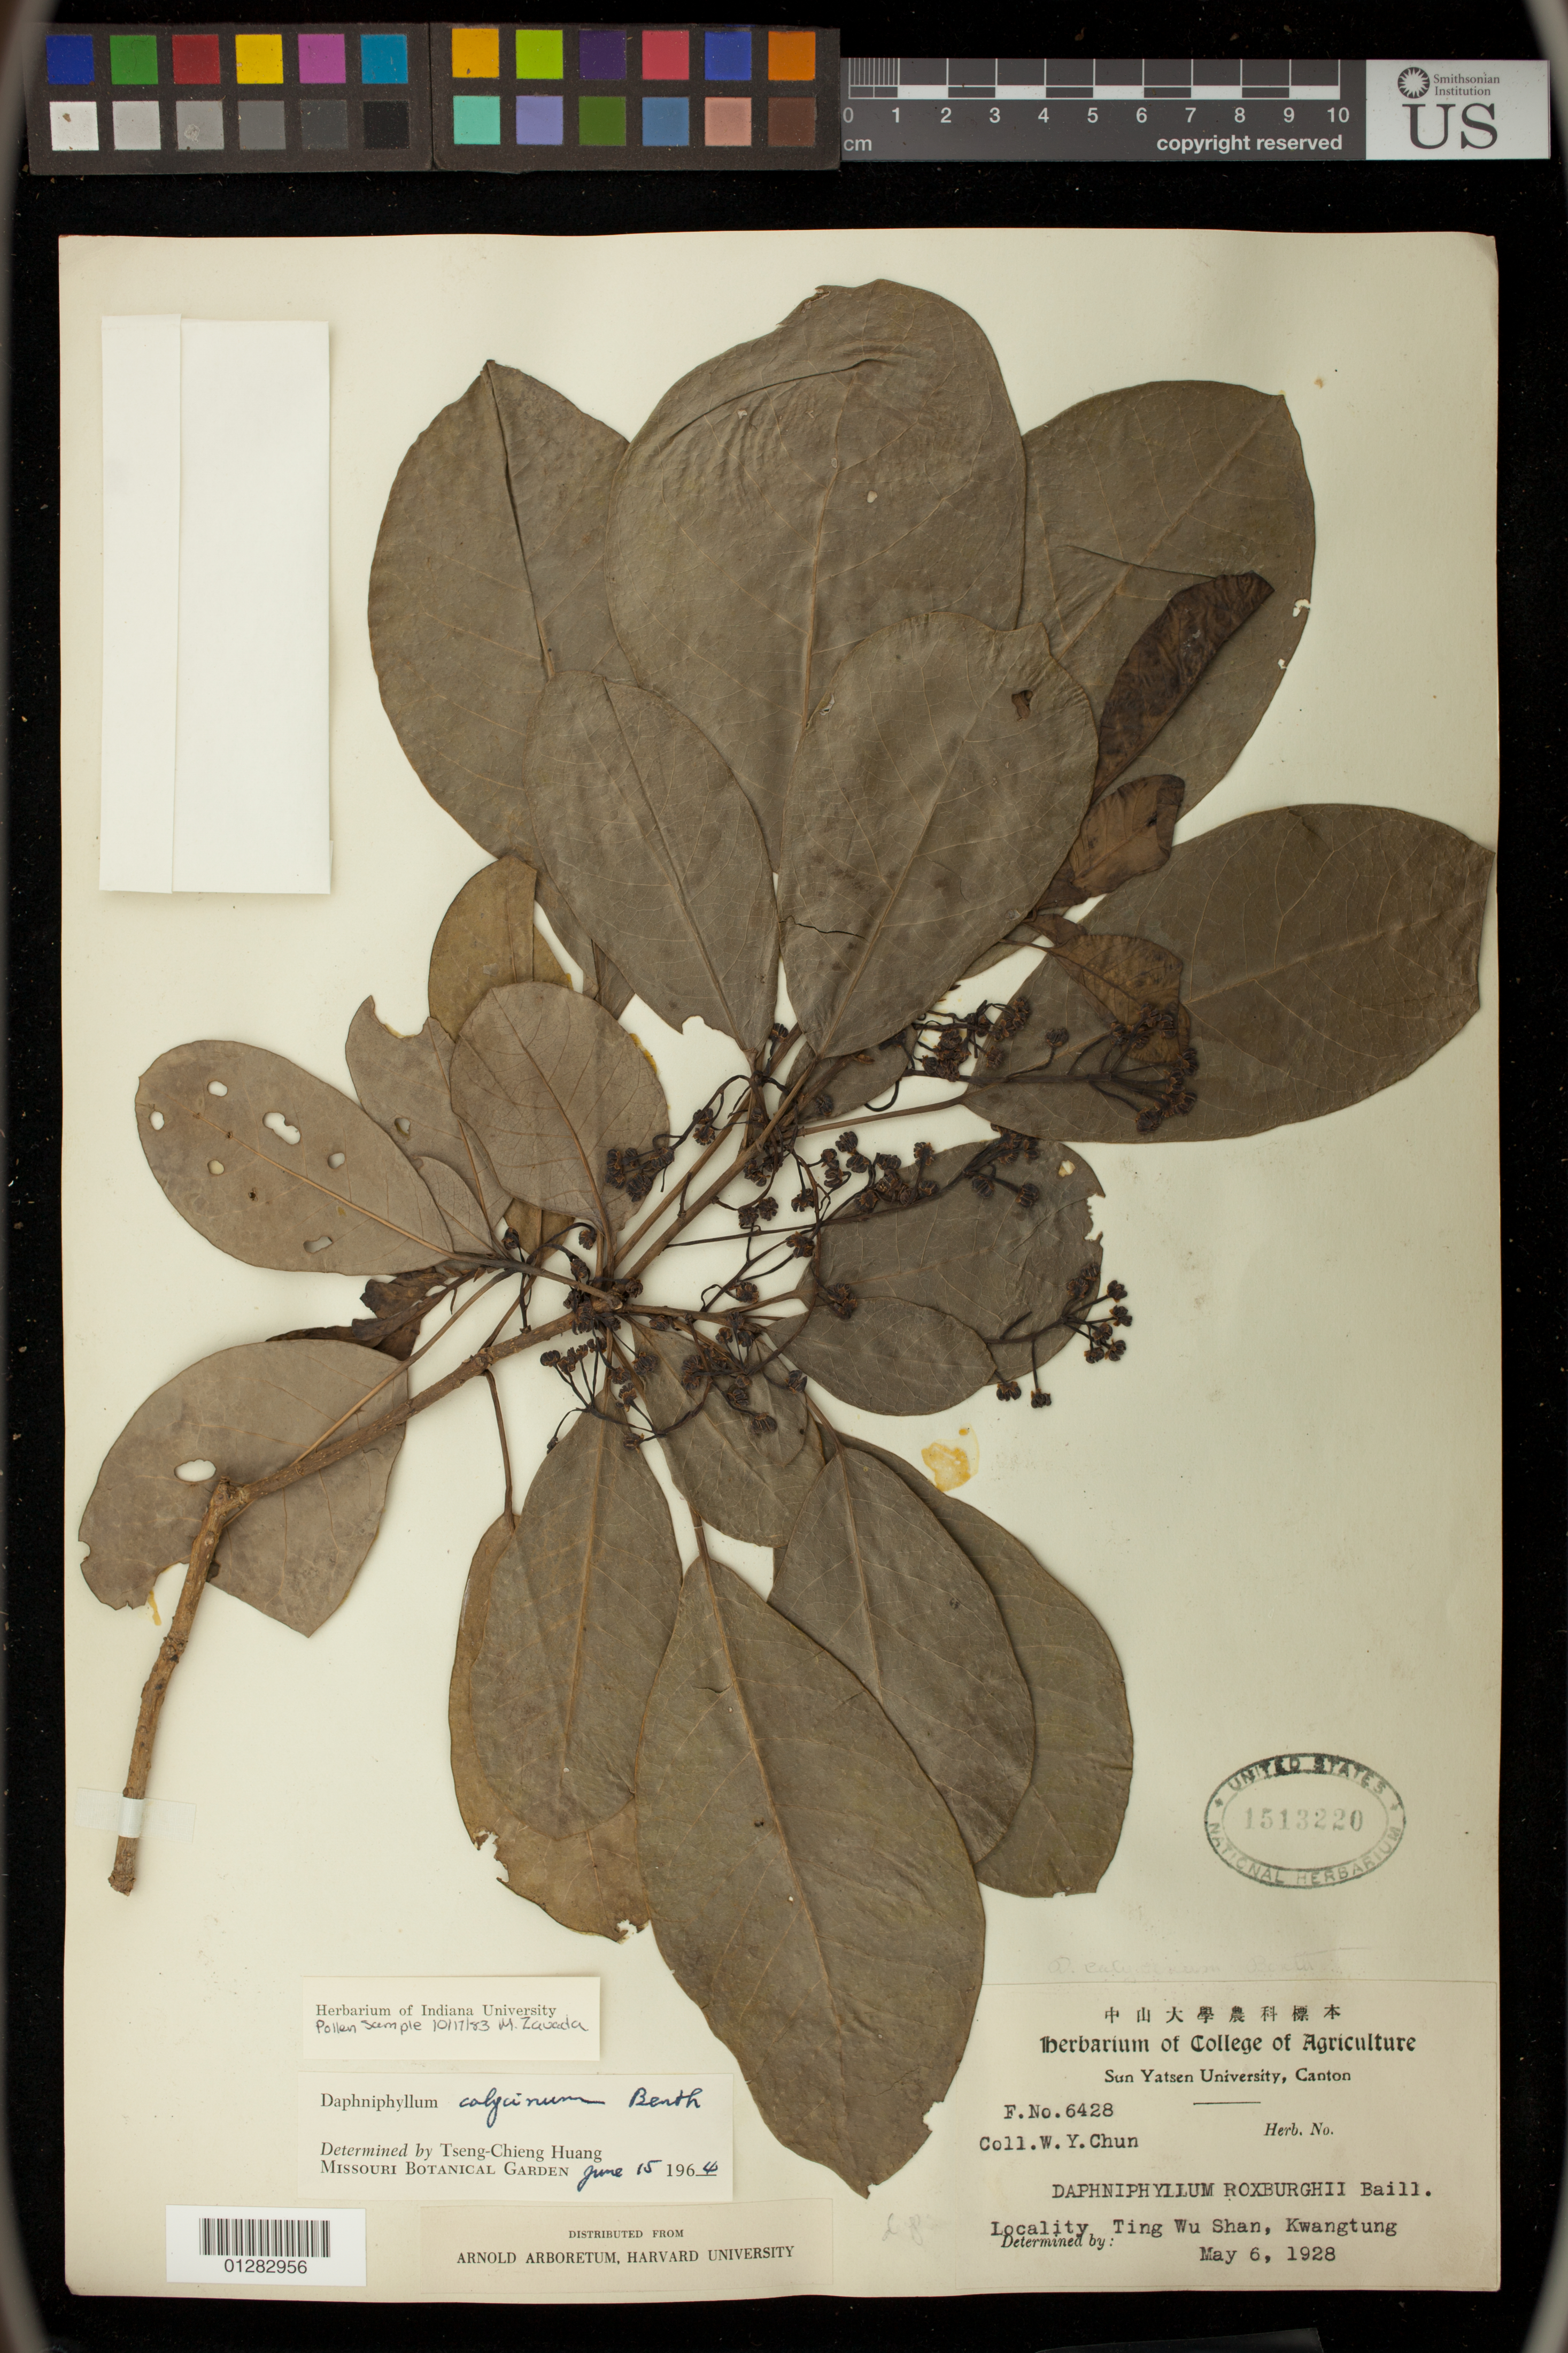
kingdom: Plantae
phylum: Tracheophyta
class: Magnoliopsida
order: Saxifragales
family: Daphniphyllaceae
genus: Daphniphyllum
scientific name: Daphniphyllum calycinum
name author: Benth.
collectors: W. Y. Chun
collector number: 6428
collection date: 1928-05-06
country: China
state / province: Guangdong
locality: Ting Wu Shan, Kwangtung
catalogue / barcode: US 1513220